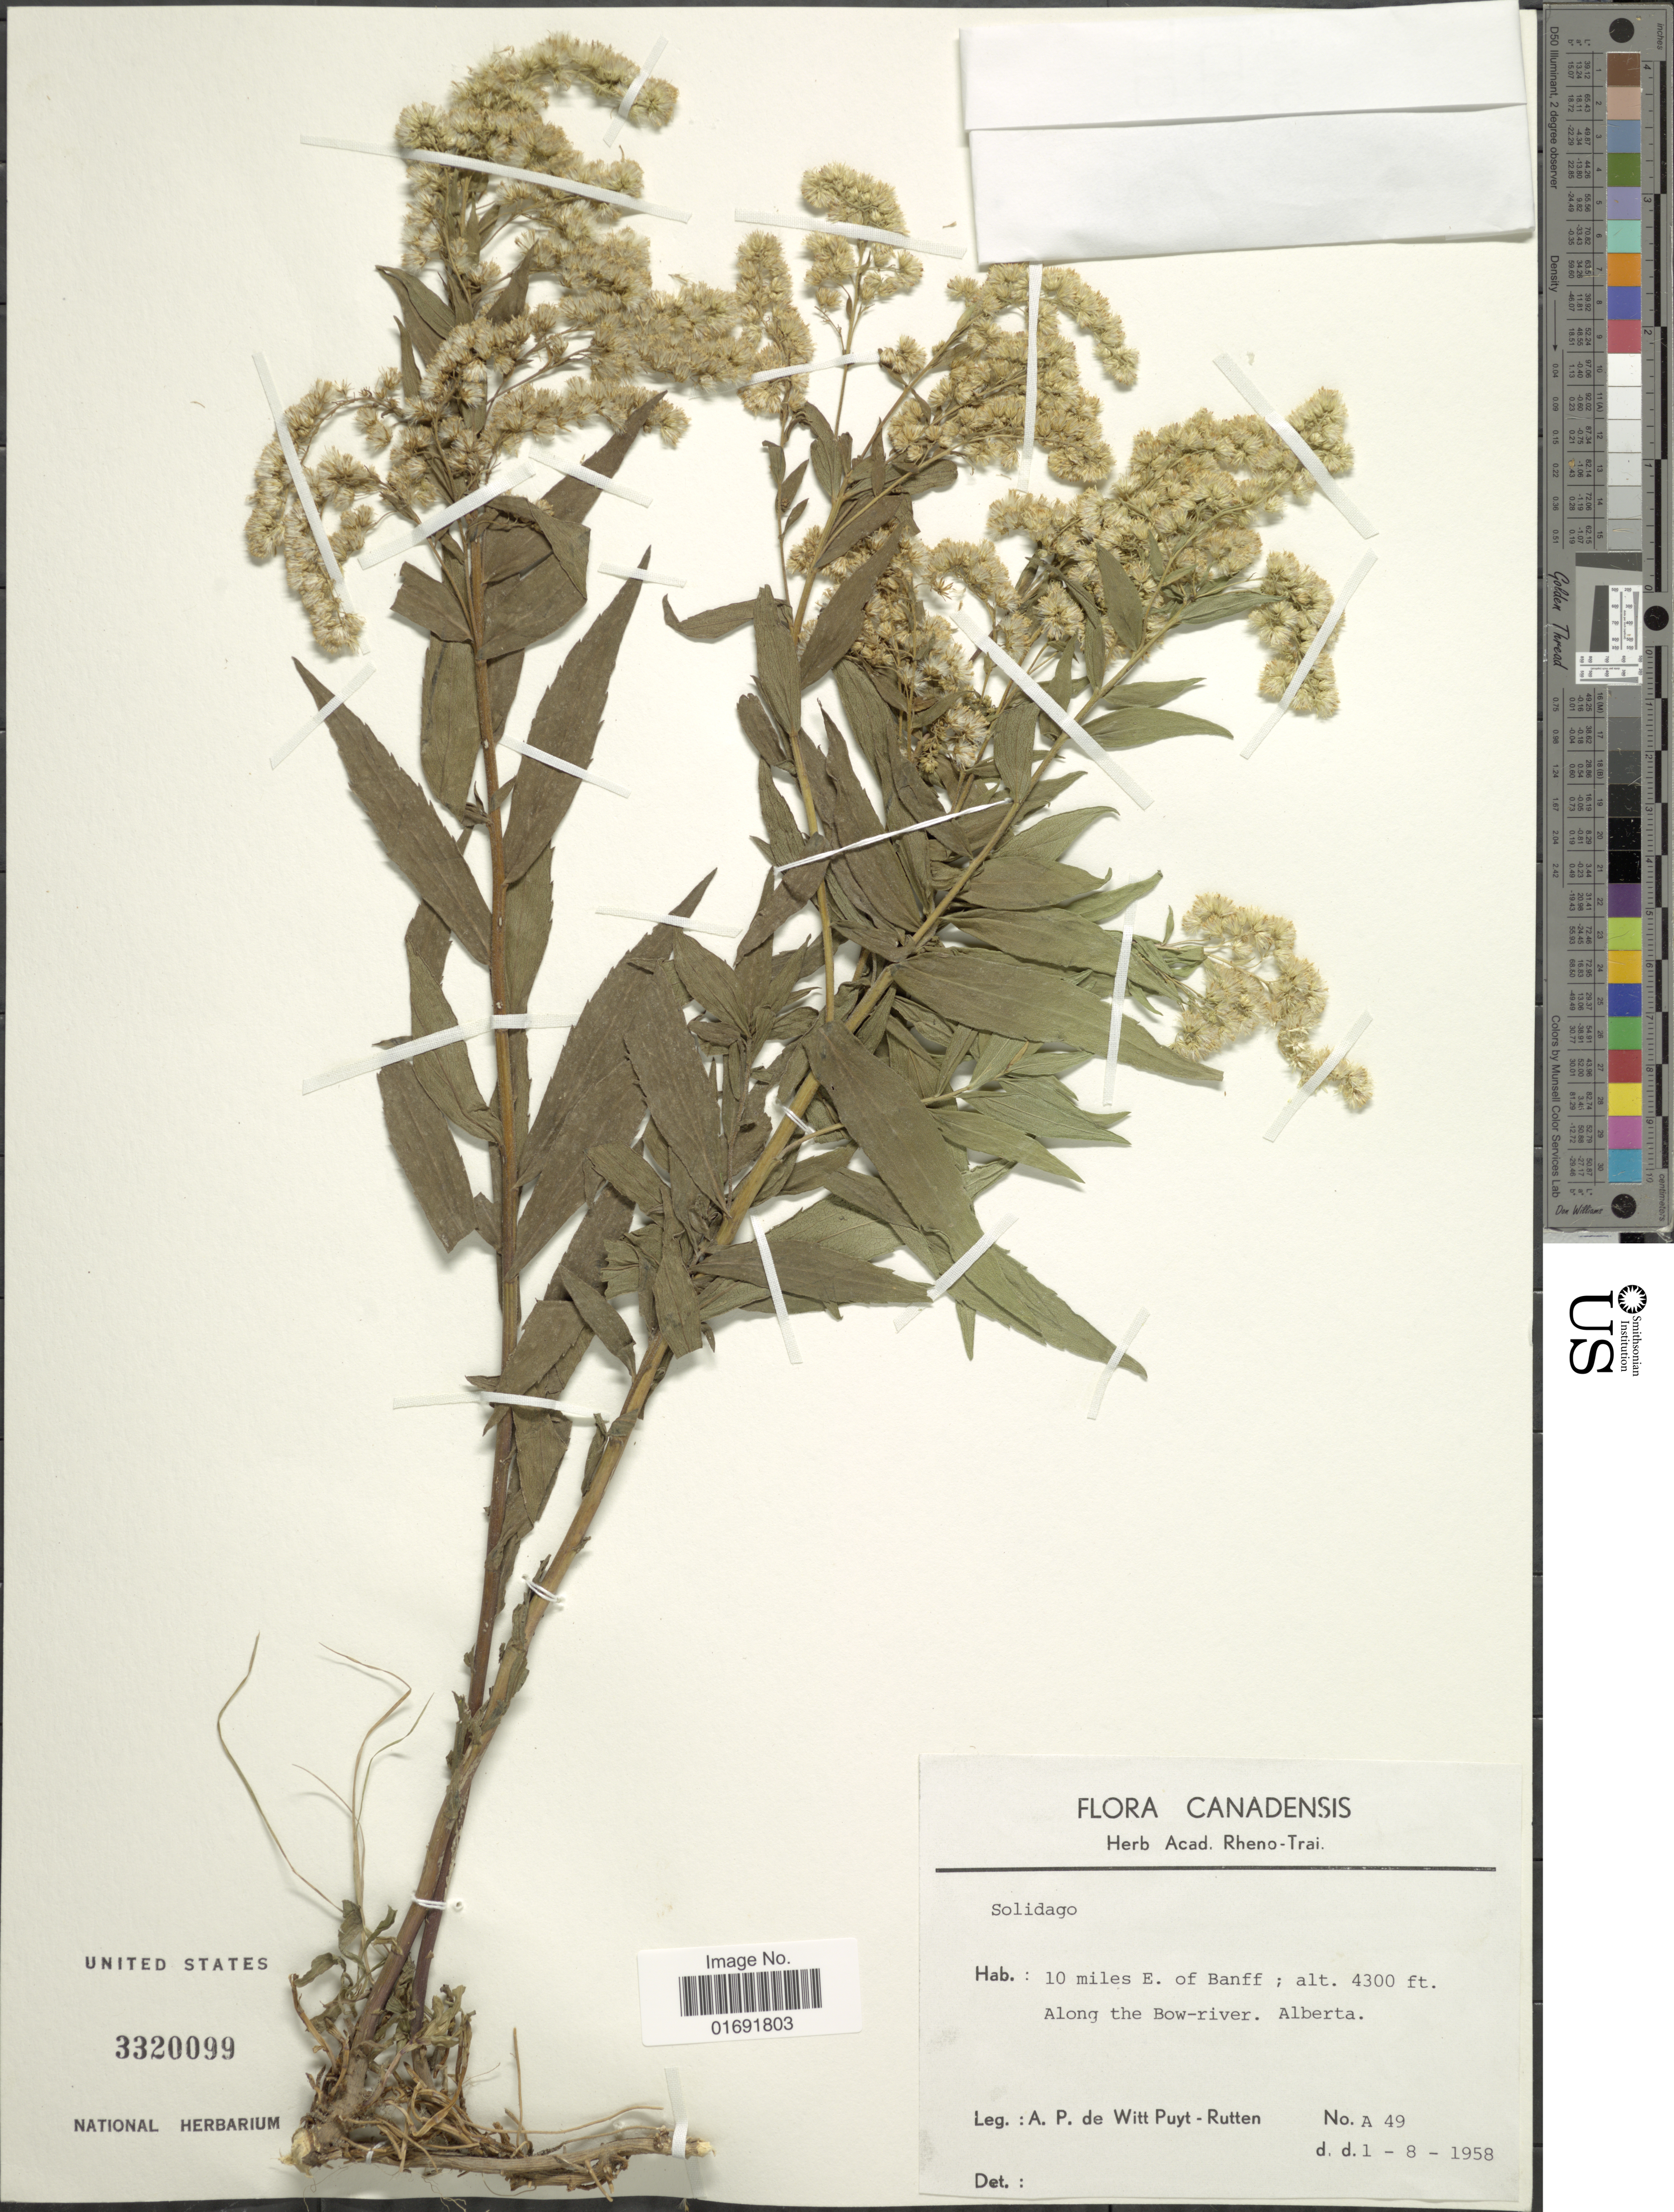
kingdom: Plantae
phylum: Tracheophyta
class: Magnoliopsida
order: Asterales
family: Asteraceae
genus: Solidago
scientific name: Solidago sp.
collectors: A. De Wit Puyt-Rutten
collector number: A49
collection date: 1958-01-08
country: Canada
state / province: Alberta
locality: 10 miles E. of Banff, along the Bow-river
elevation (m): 1311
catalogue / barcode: US 3320099